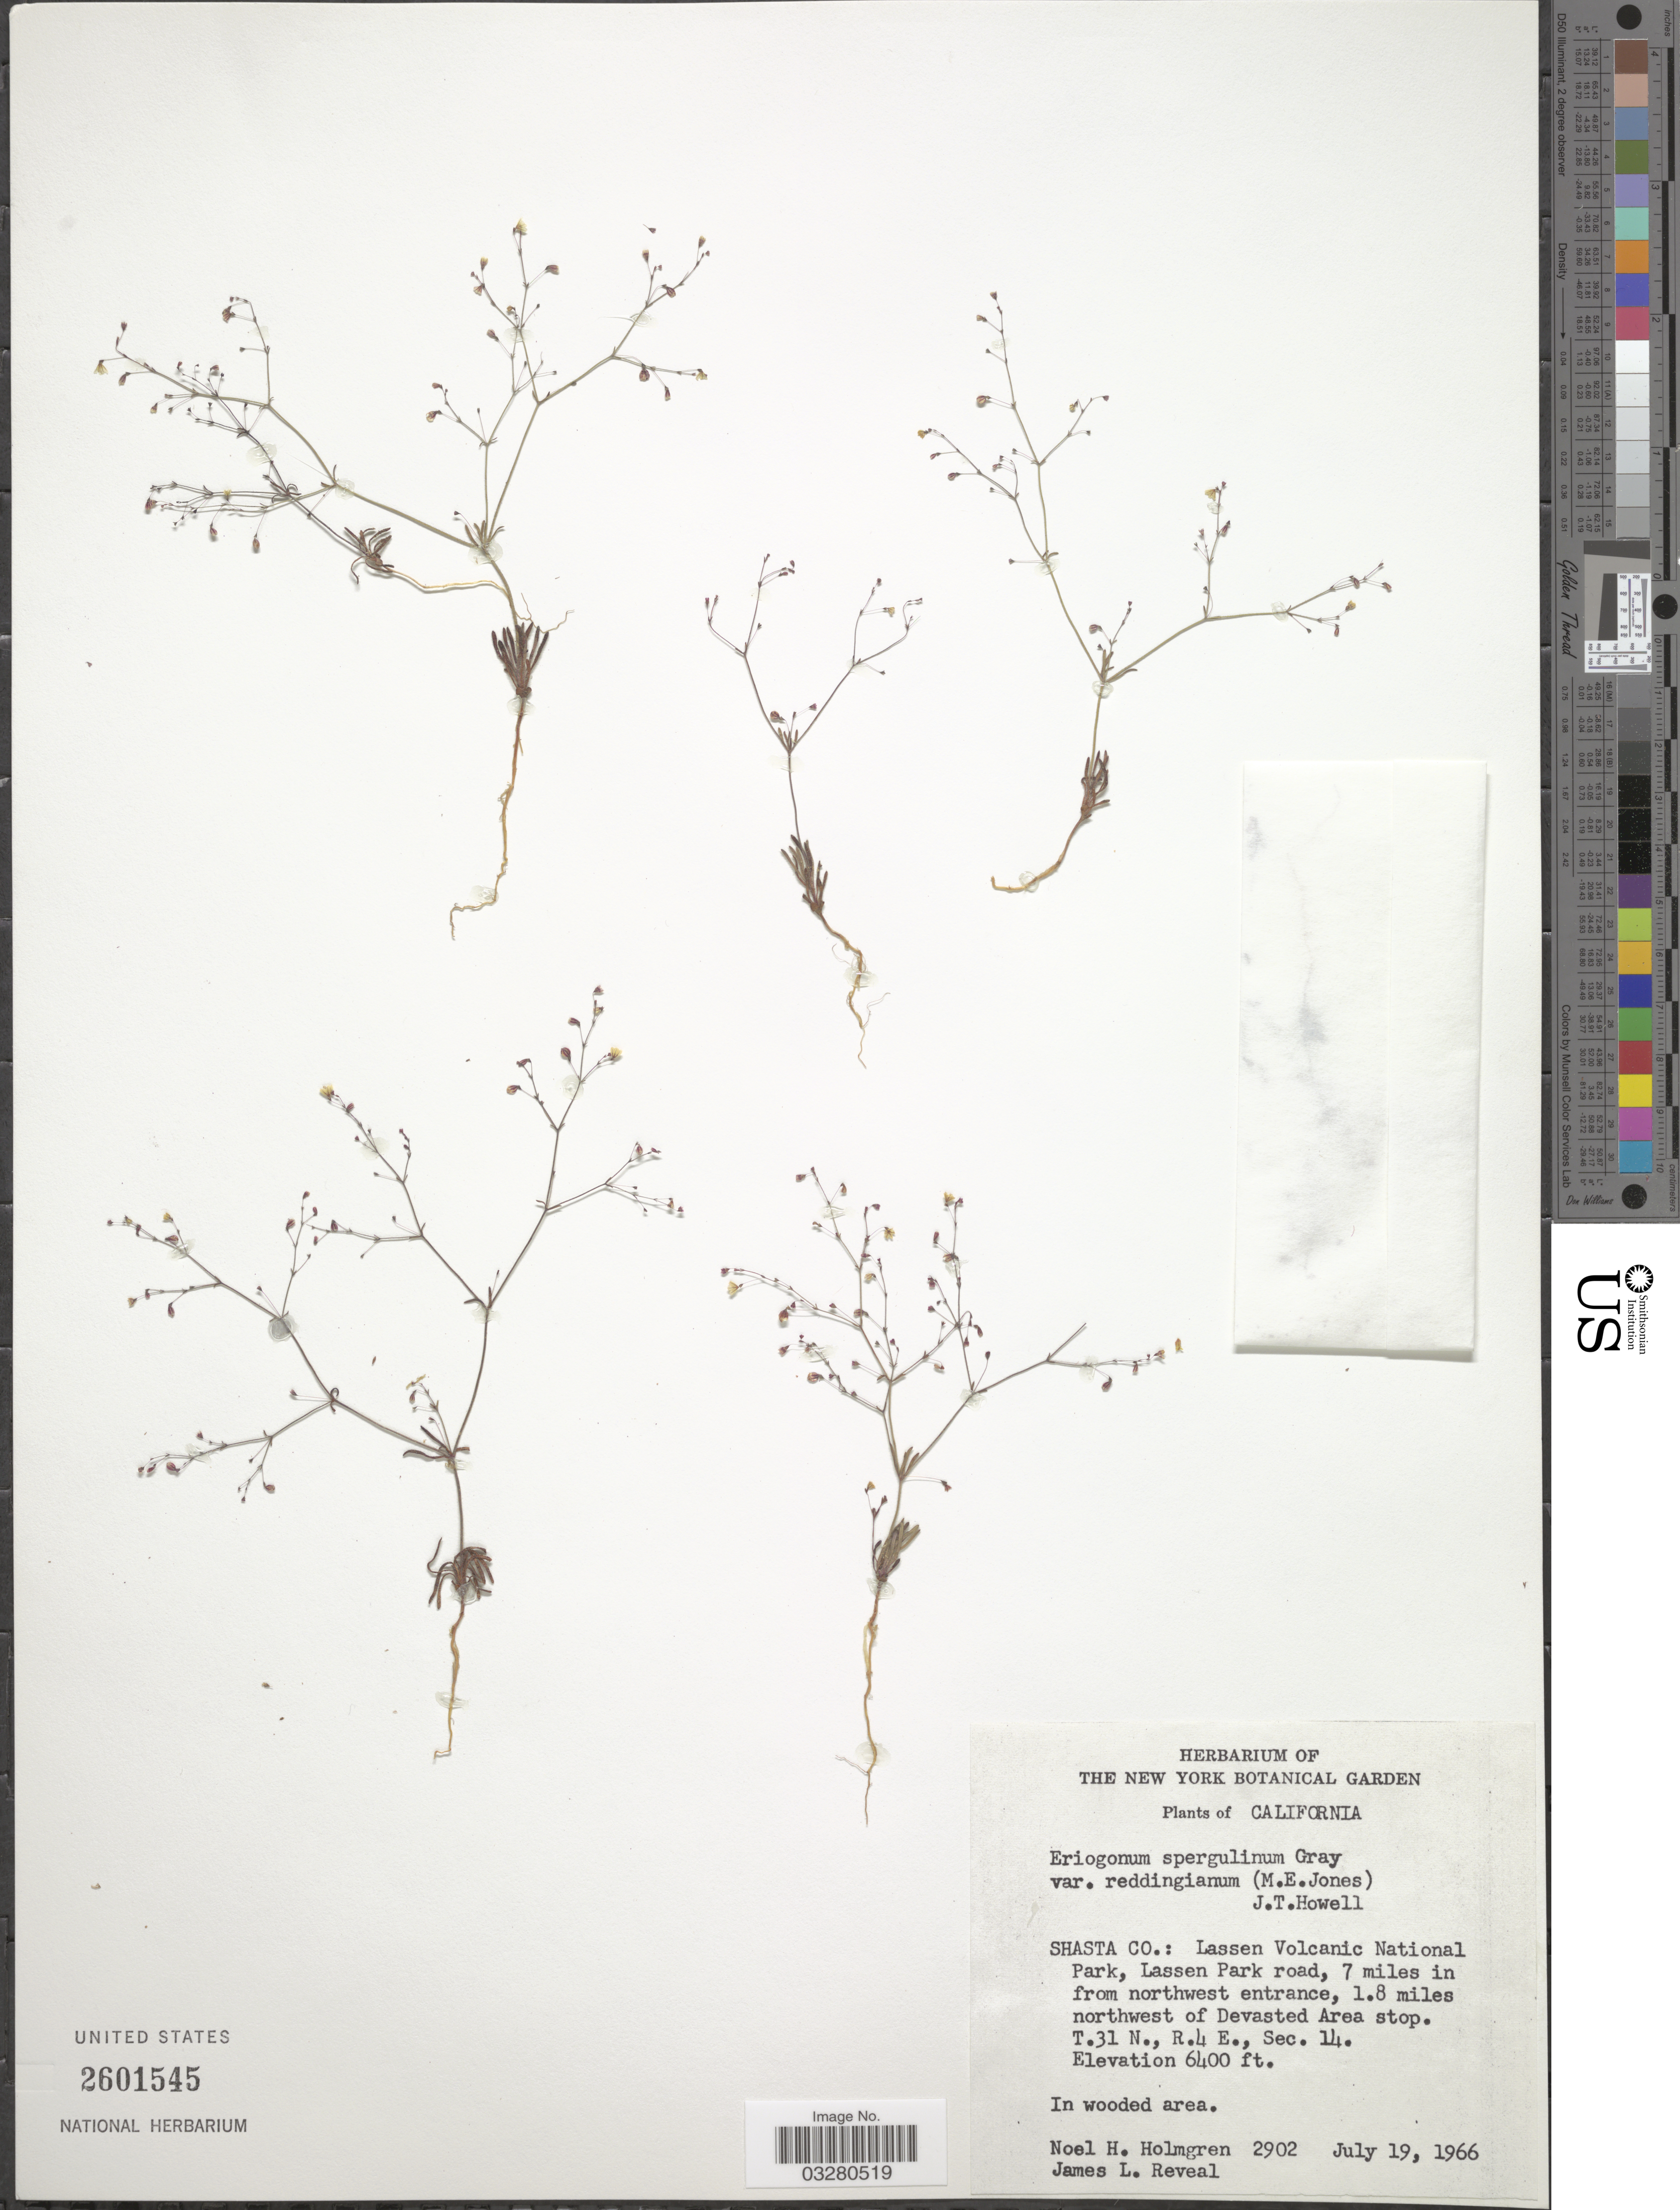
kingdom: Plantae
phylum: Tracheophyta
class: Magnoliopsida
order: Caryophyllales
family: Polygonaceae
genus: Eriogonum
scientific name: Eriogonum spergulinum var. reddingianum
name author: (M.E. Jones) J.T. Howell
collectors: N. H. Holmgren & J. L. Reveal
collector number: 2902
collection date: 1966-07-19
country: United States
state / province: California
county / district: Shasta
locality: Shasta Co.: Lassen Volcanic National Park, Lassen Park road, 7 miles in from northwest entrance, 1.8 miles northwest of Devasted Area stop. T.31 N., R.4 E., Sec. 14.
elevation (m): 1951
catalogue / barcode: US 2601545